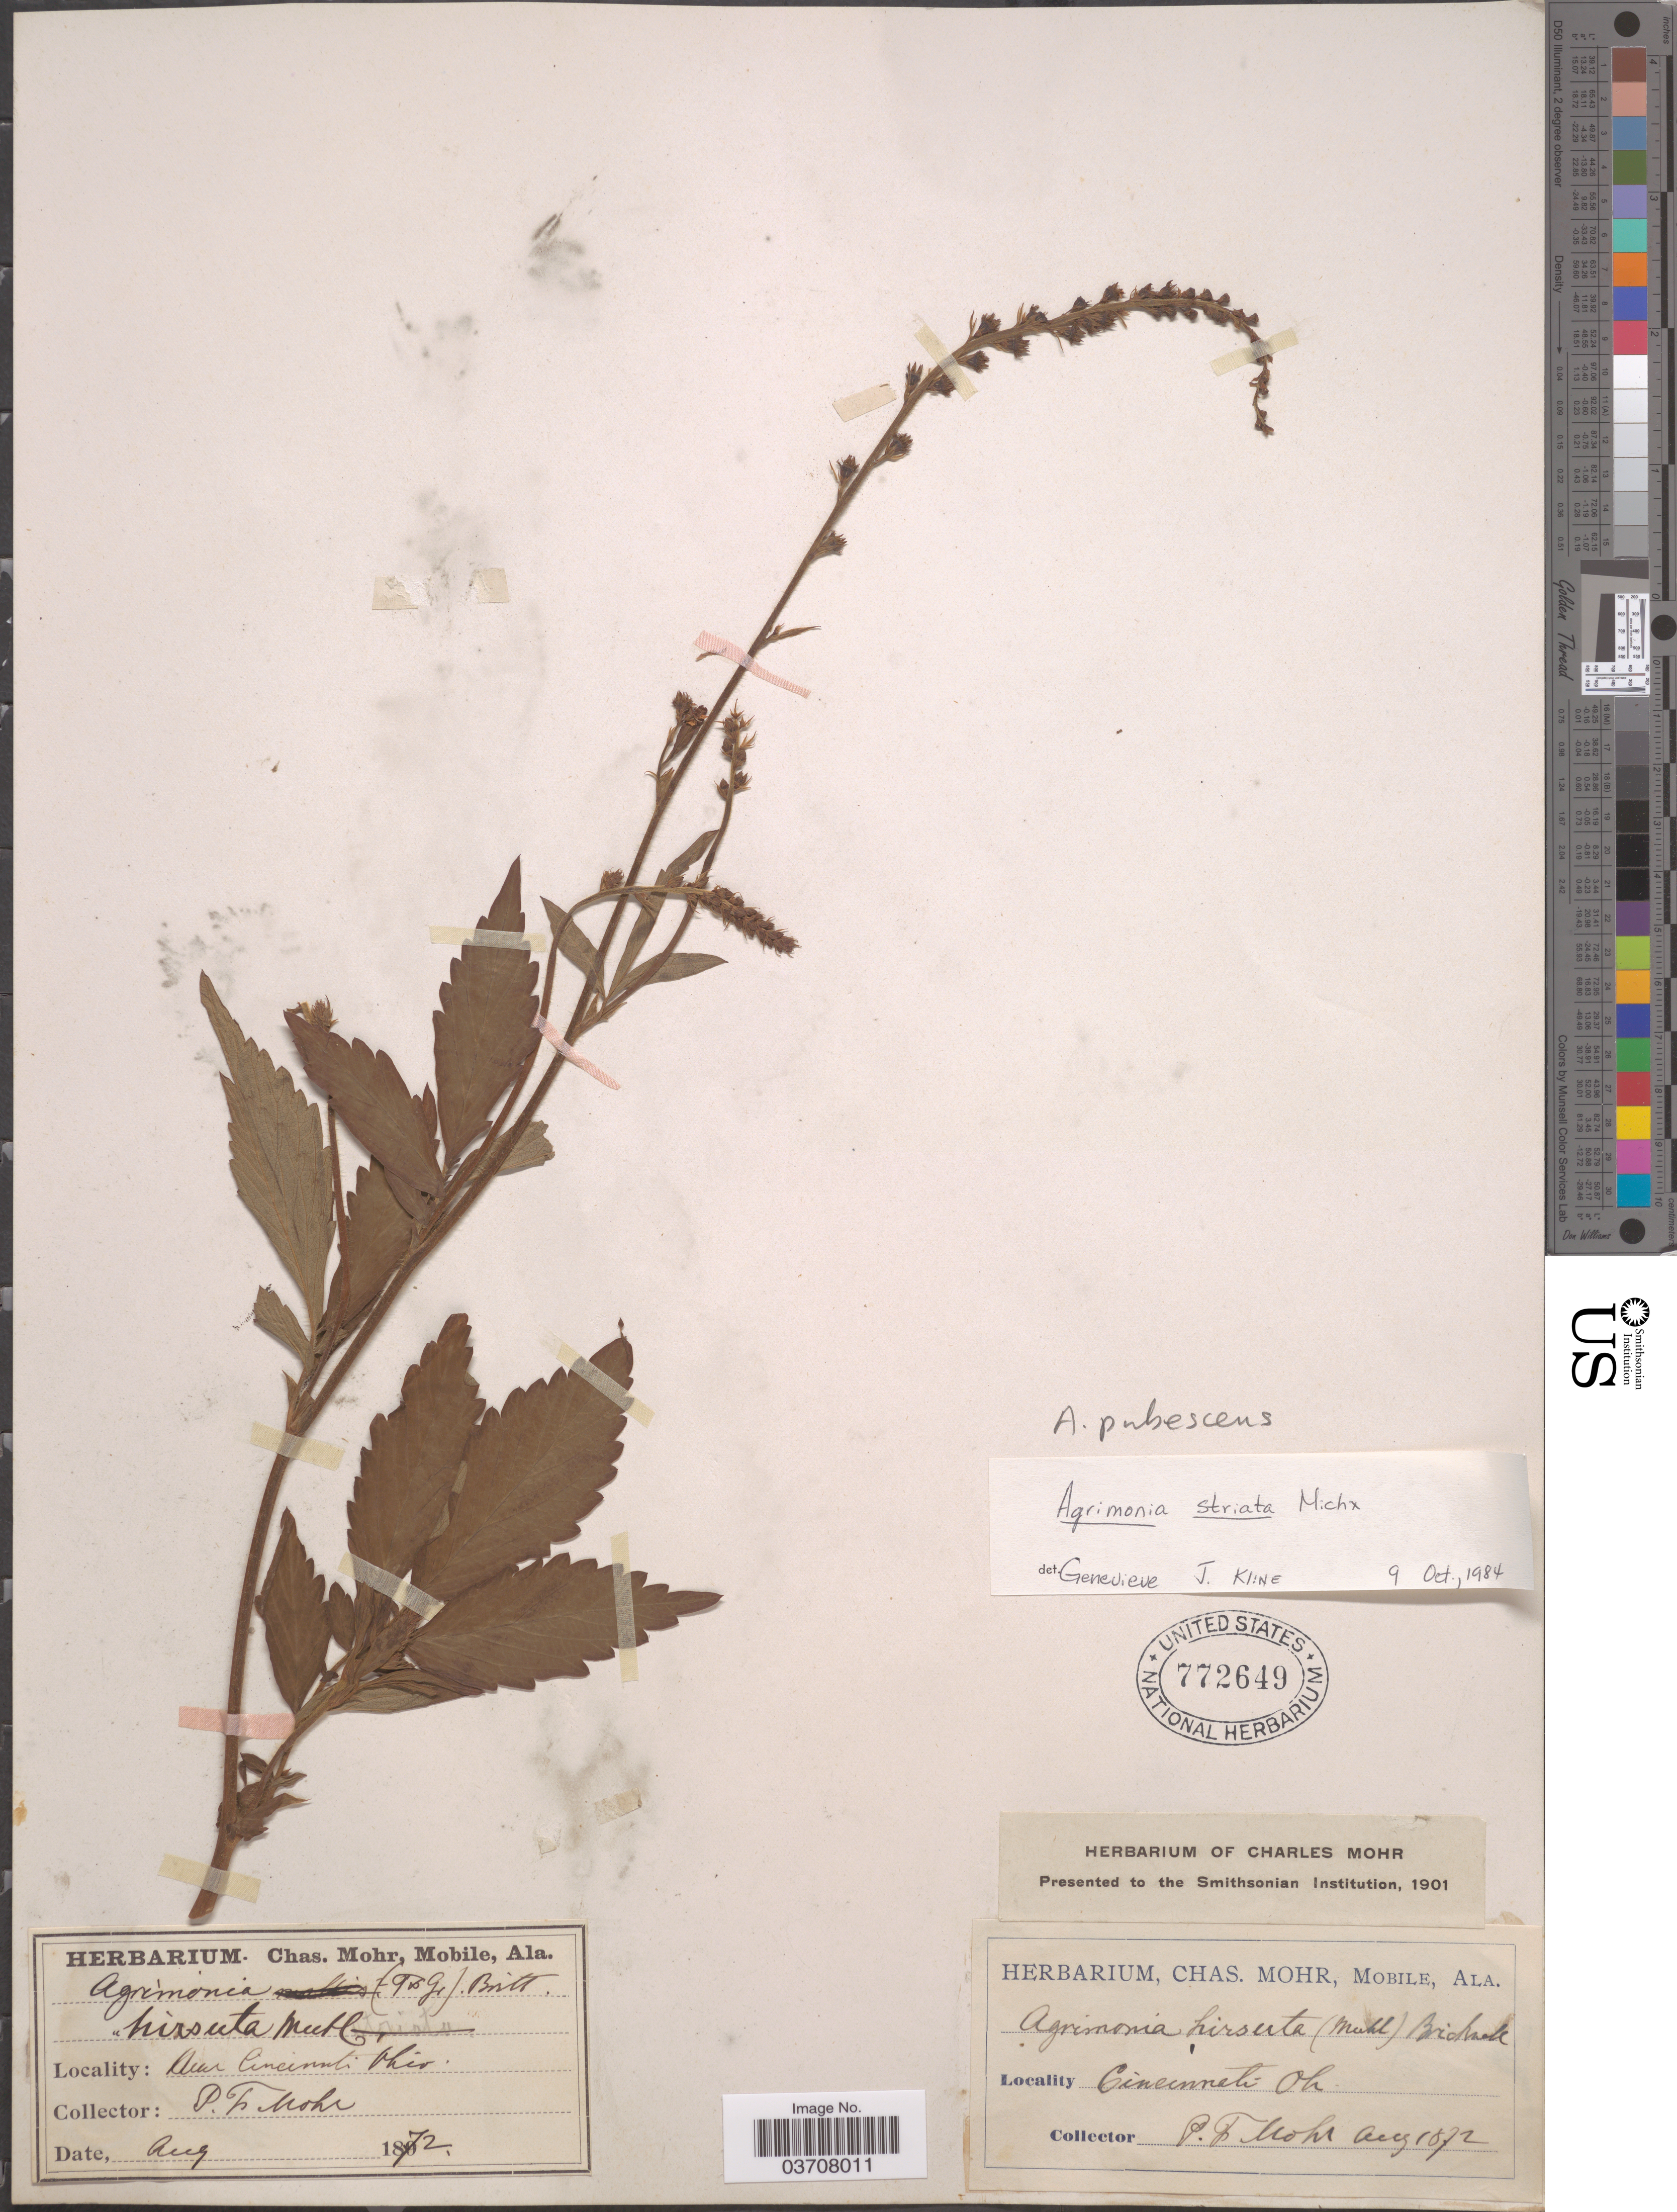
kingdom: Plantae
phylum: Tracheophyta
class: Magnoliopsida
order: Rosales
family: Rosaceae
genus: Agrimonia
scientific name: Agrimonia striata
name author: Michx.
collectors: P. F. Mohr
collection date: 1872-08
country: United States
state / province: Ohio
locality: Near Cincinnati.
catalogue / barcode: US 772649